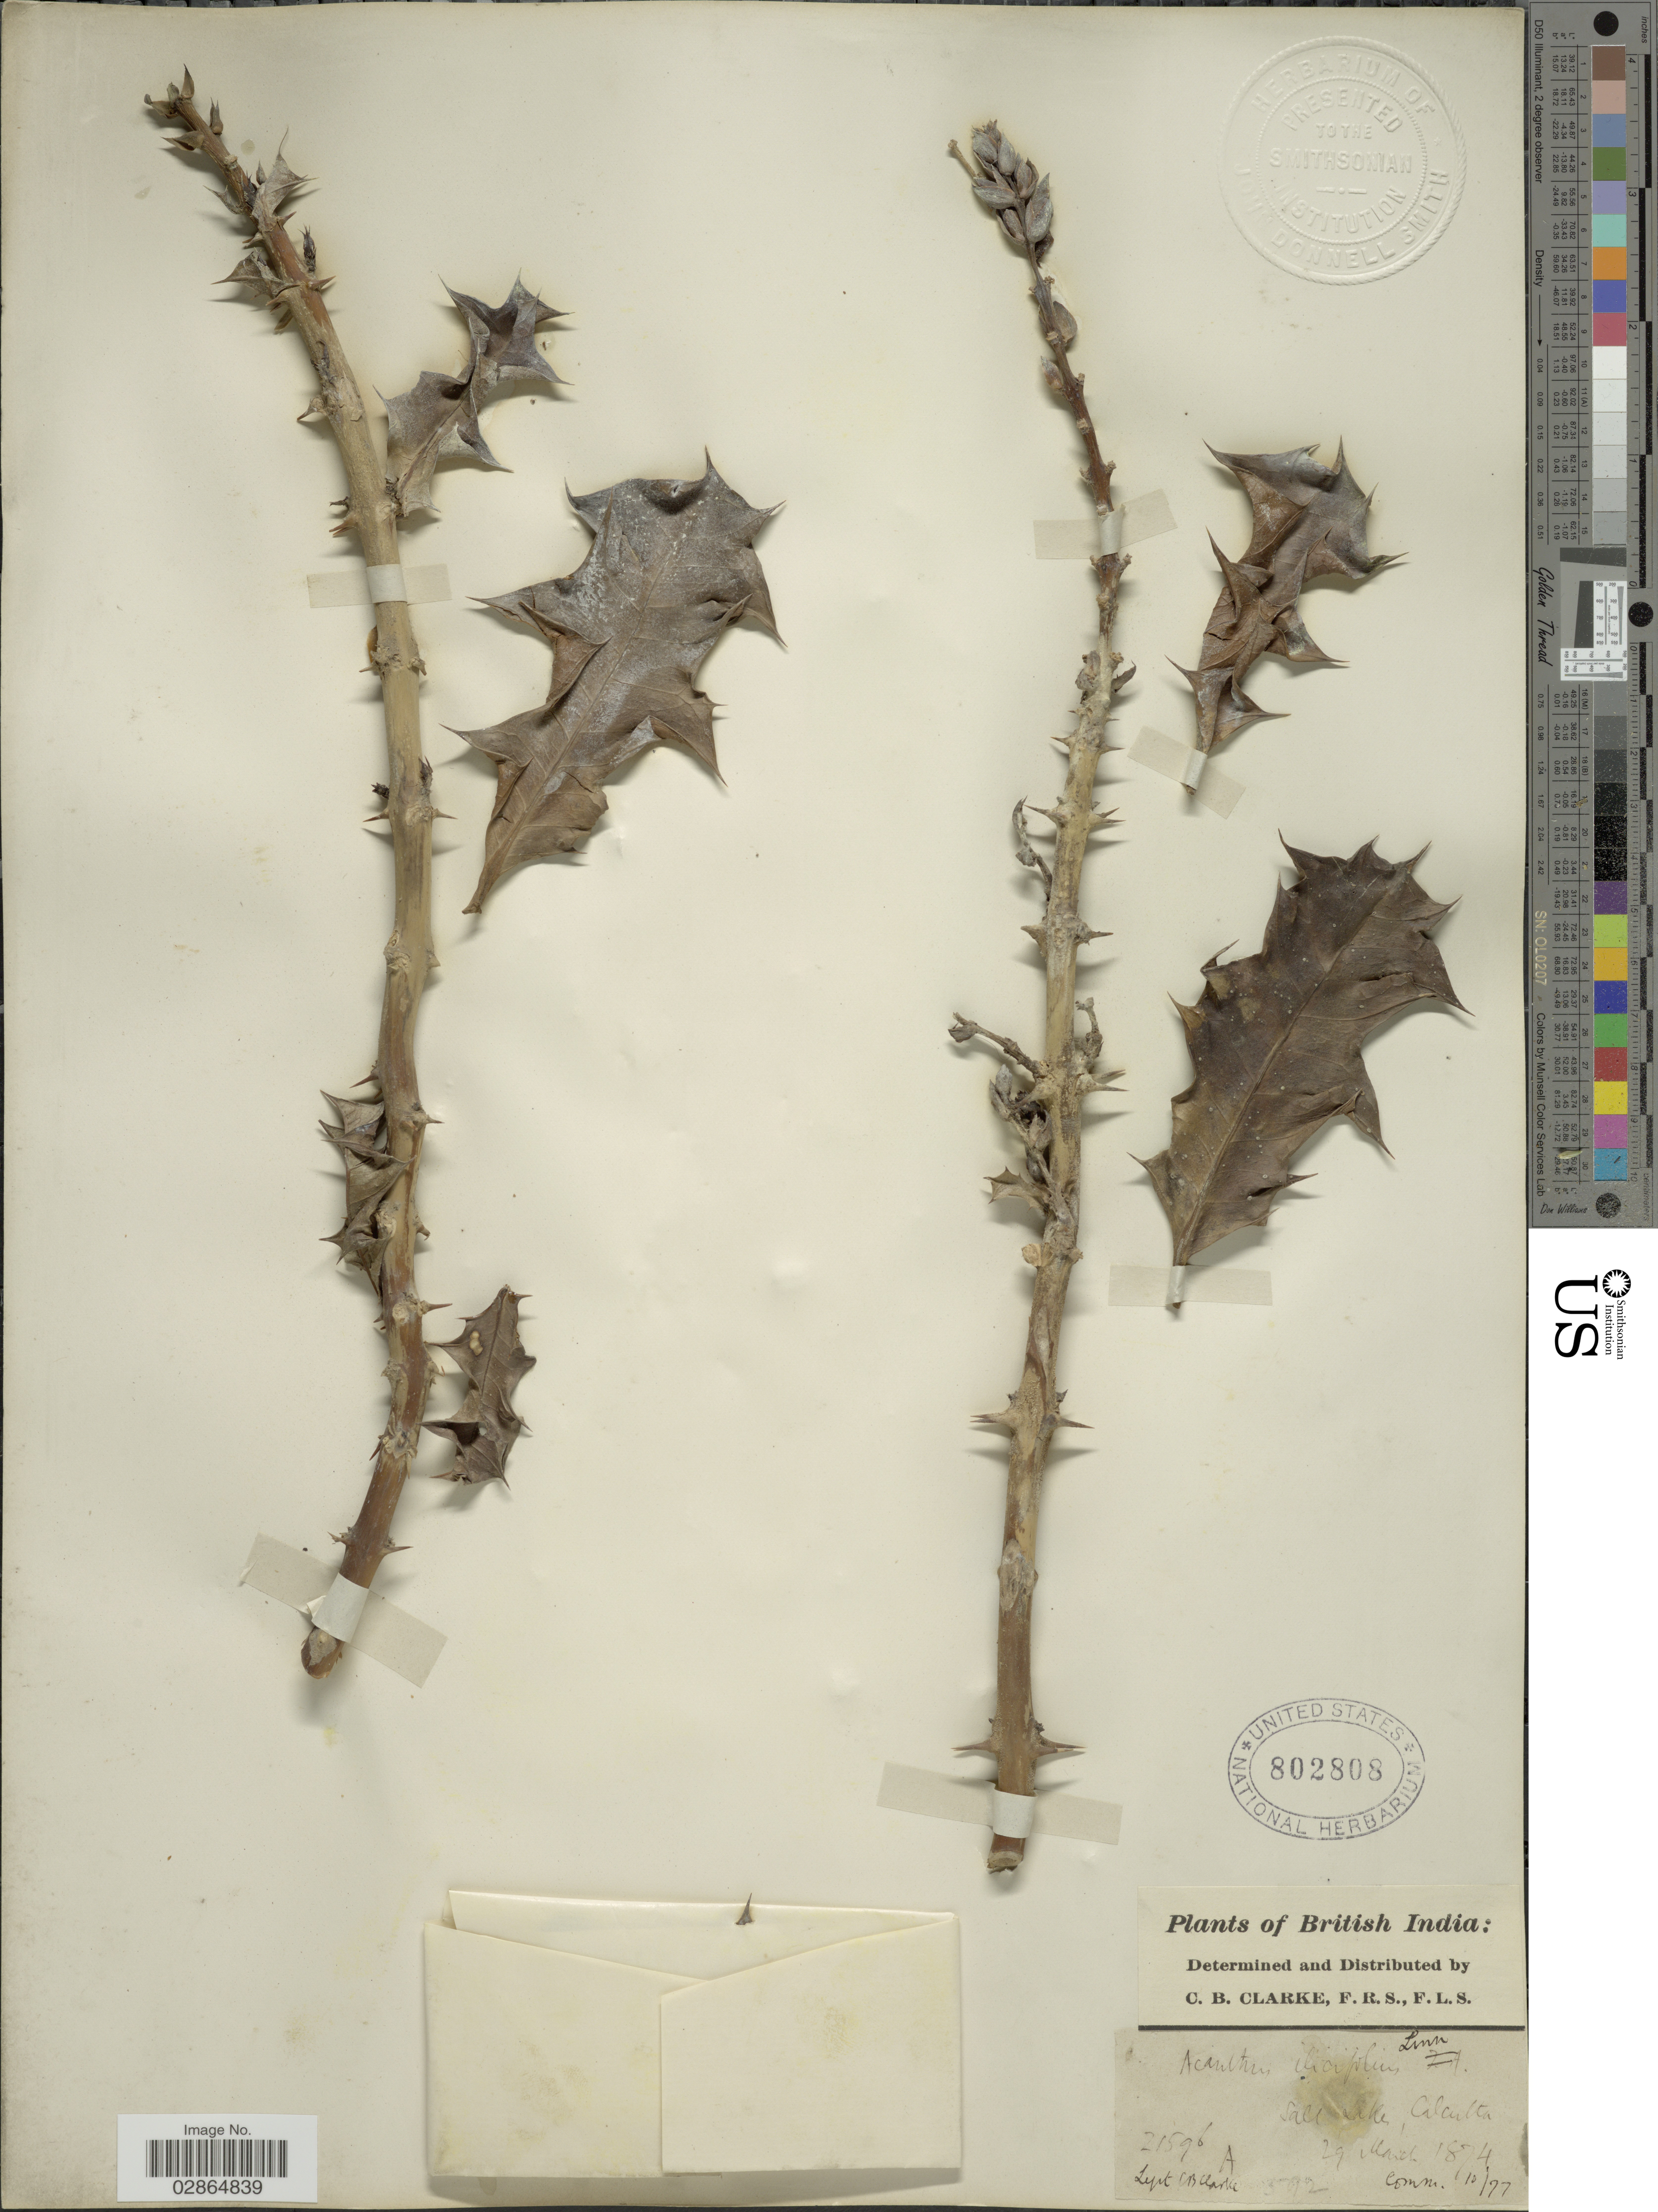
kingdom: Plantae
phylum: Tracheophyta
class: Magnoliopsida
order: Lamiales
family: Acanthaceae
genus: Acanthus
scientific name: Acanthus ilicifolius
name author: L.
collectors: C. B. Clarke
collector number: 21596 A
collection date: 1874-03-29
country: India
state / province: West Bengal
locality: British India, Salt Lake, Calcutta.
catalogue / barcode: US 802808